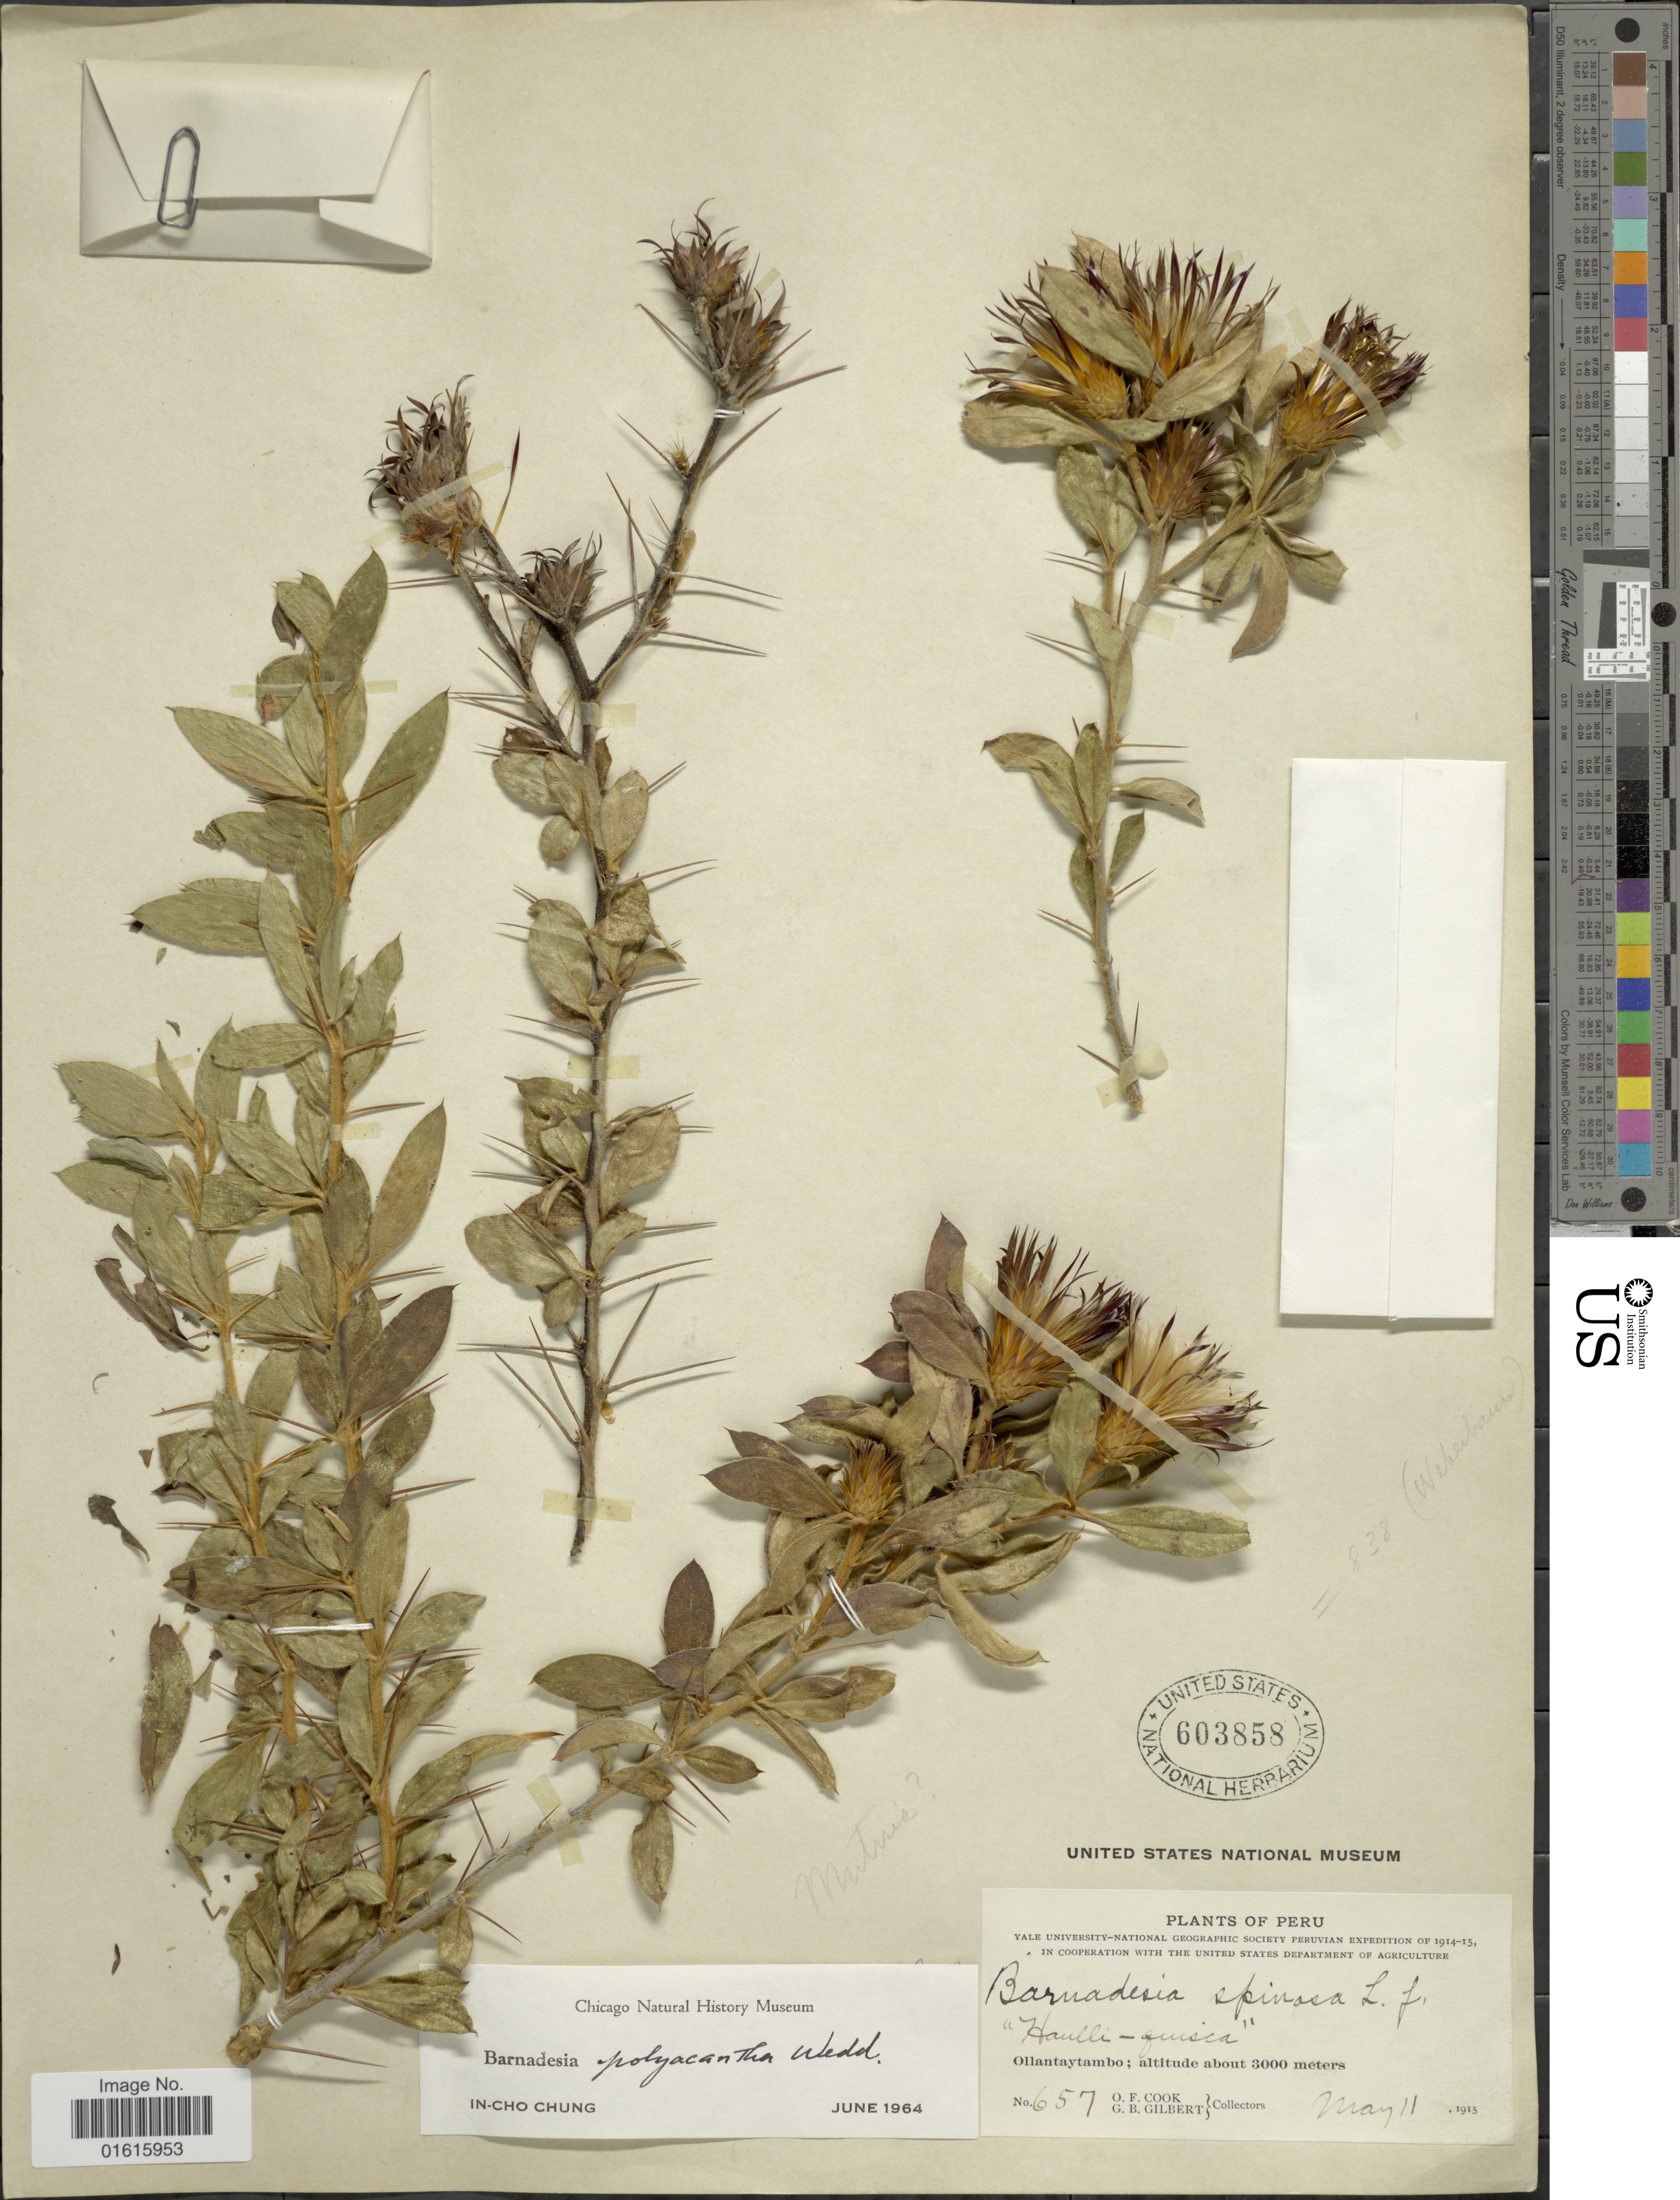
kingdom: Plantae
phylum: Tracheophyta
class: Magnoliopsida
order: Asterales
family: Asteraceae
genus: Barnadesia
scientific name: Barnadesia polyacantha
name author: Wedd.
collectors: O. F. Cook & G. B. Gilbert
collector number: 657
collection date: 1915-05-11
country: Peru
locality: Ollantaytambo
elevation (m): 3000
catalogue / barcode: US 603858